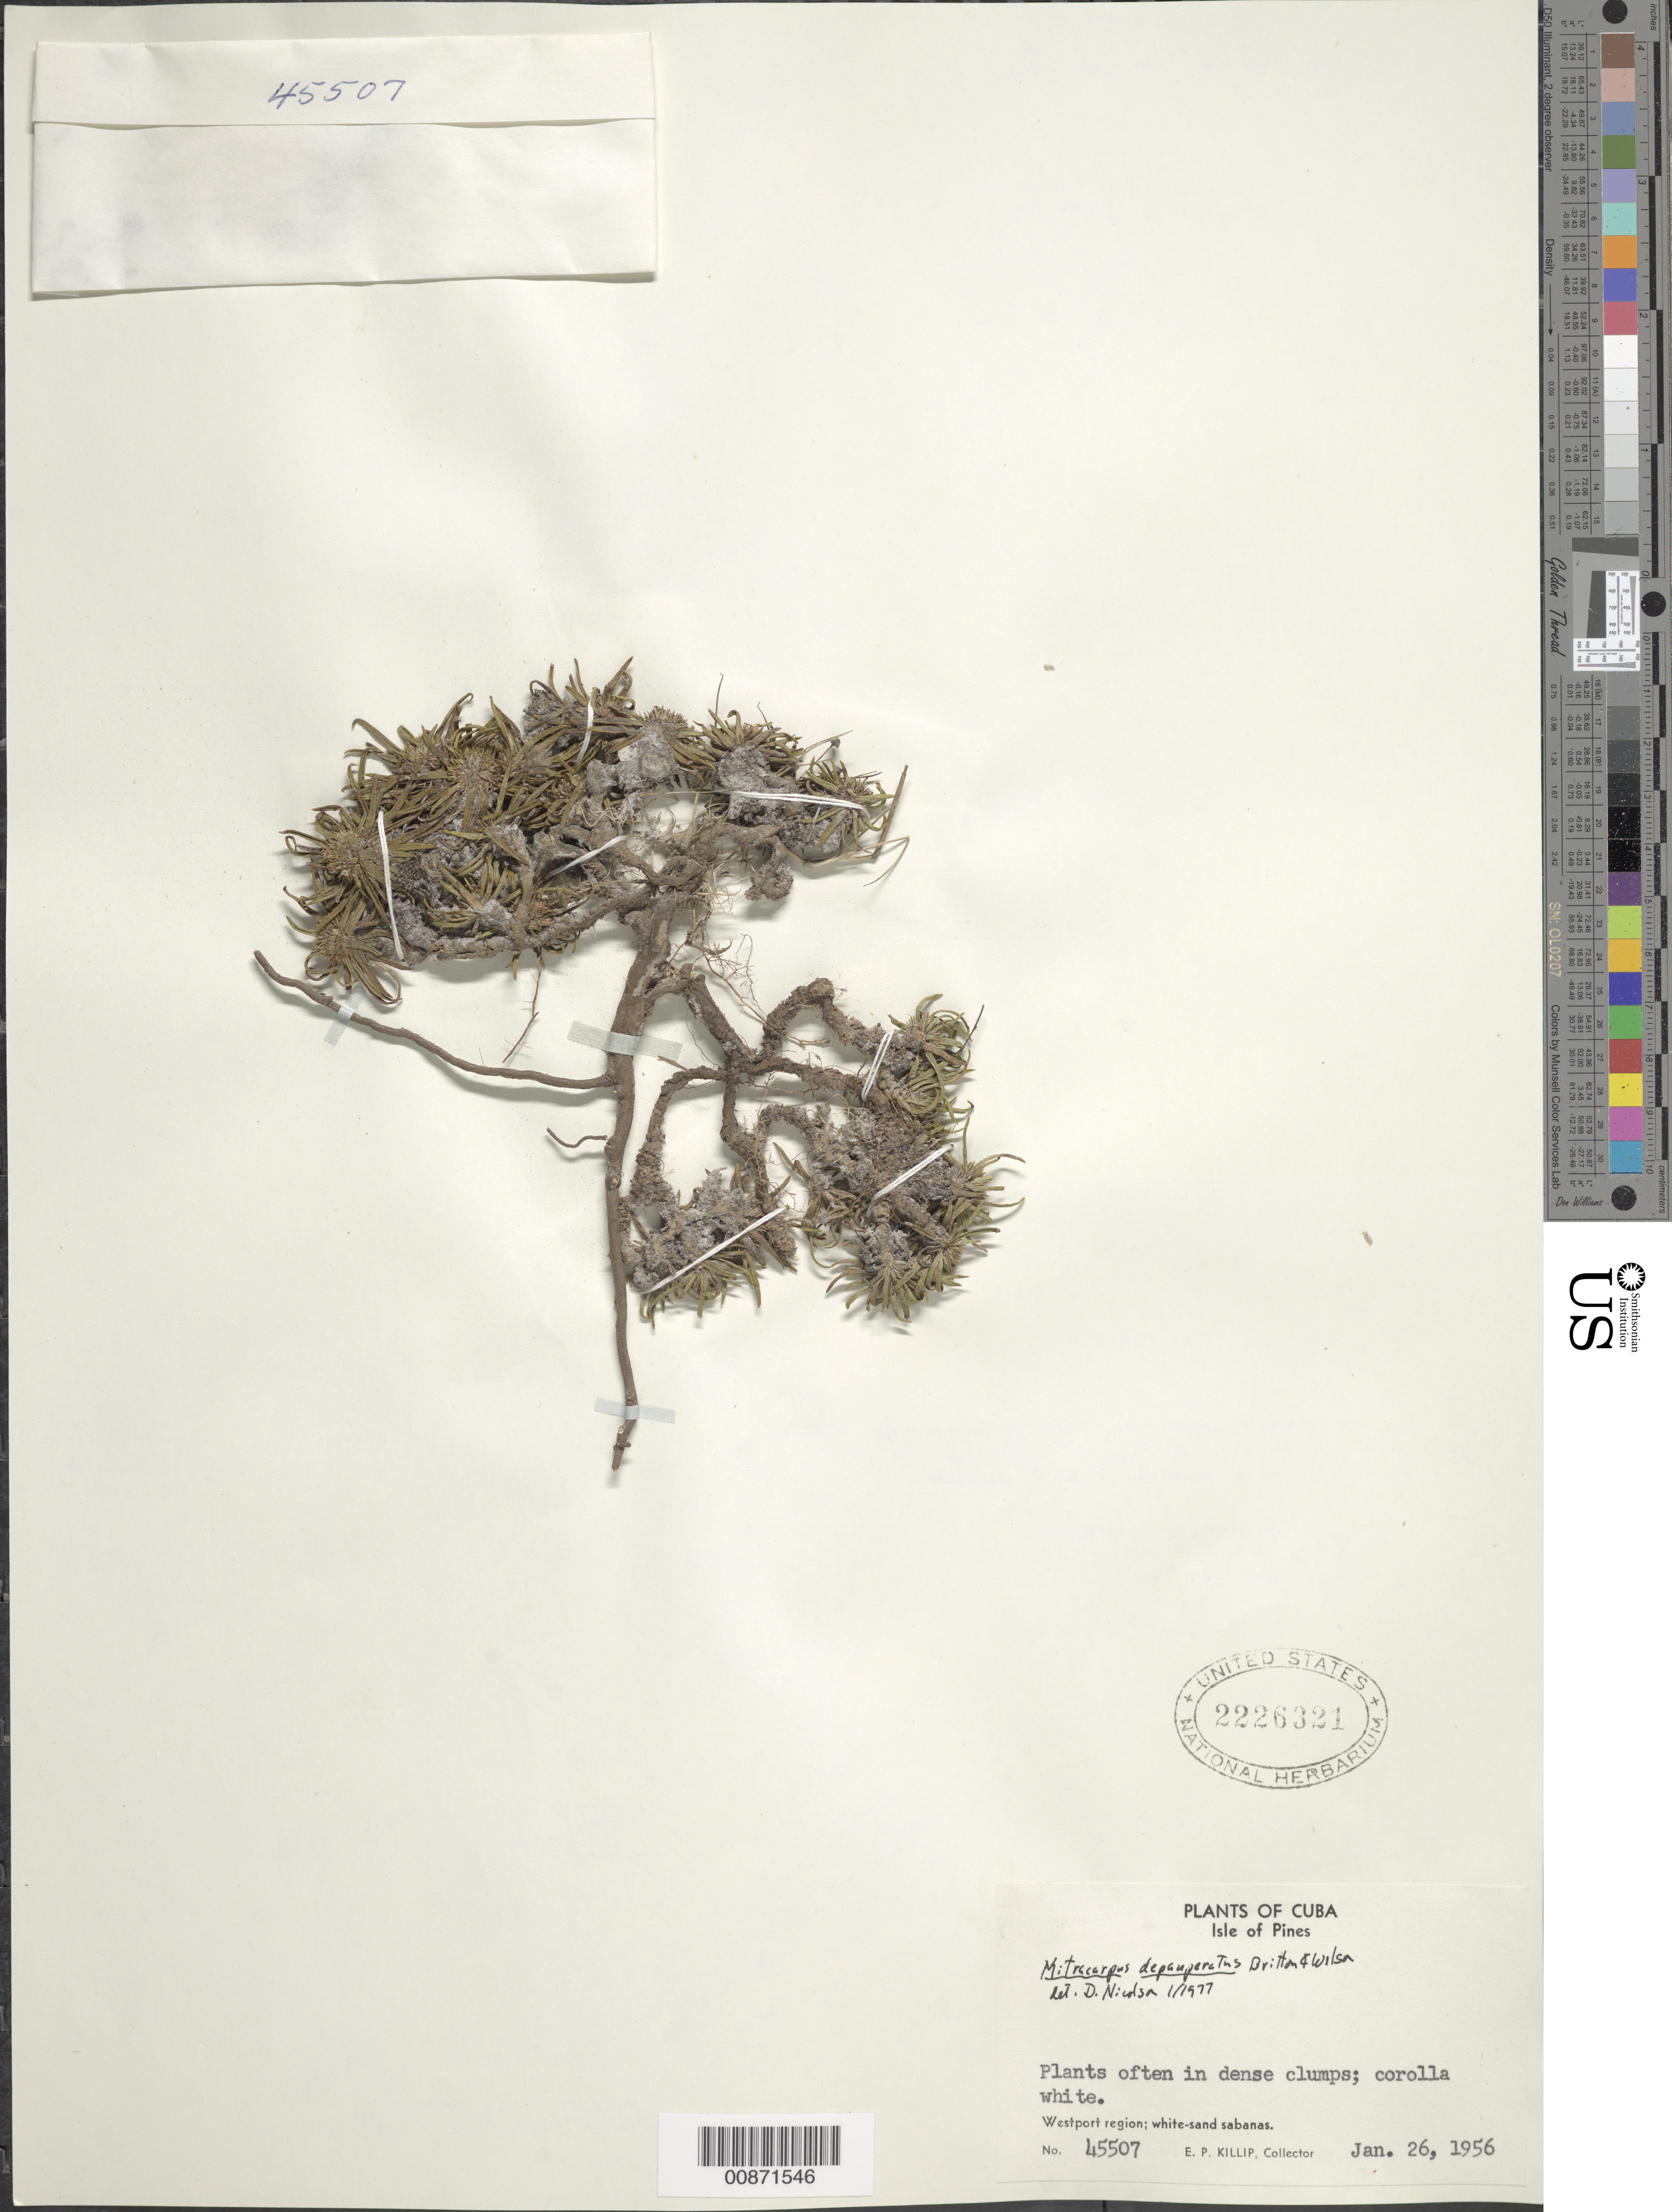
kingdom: Plantae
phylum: Tracheophyta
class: Magnoliopsida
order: Gentianales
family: Rubiaceae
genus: Mitracarpus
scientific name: Mitracarpus depauperatus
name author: Britton & P. Wilson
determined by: Nicolson, Dan H.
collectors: E. P. Killip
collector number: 45507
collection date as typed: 26 Jan 1956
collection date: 1956-01-26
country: Cuba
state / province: Isla de La Juventud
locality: Westport region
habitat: White-sand savannas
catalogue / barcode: US 2226321